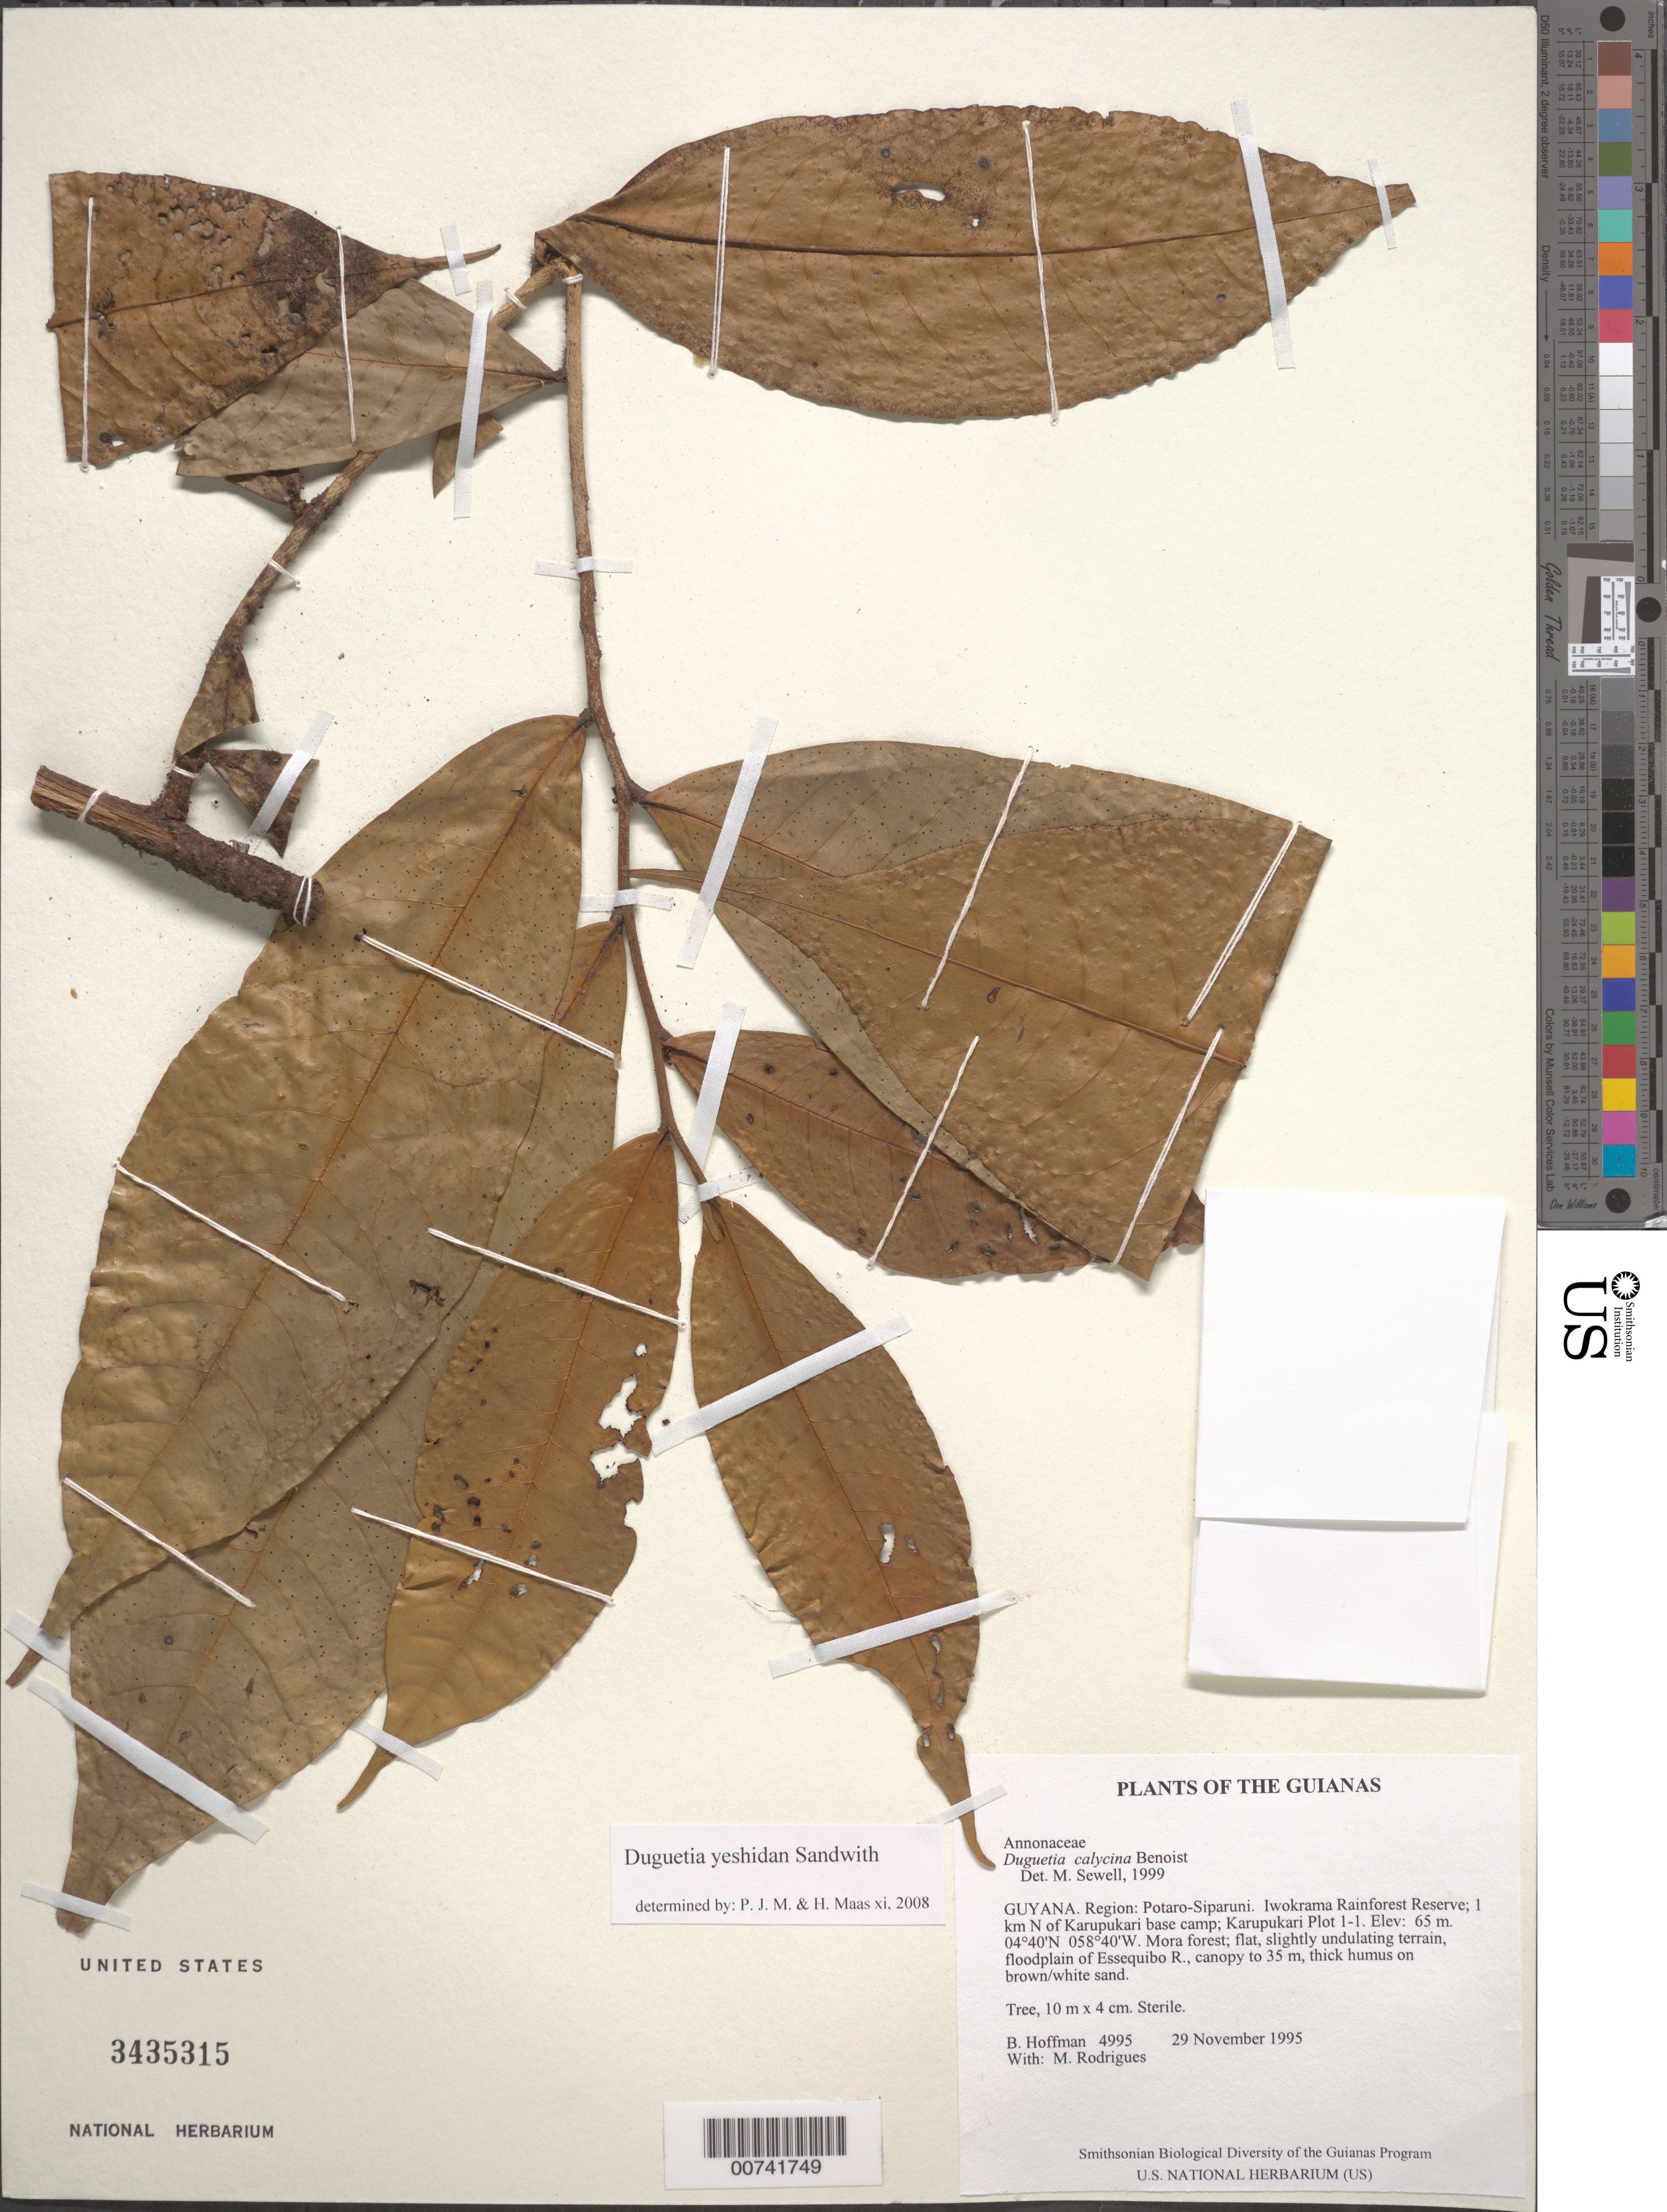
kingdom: Plantae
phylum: Tracheophyta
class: Magnoliopsida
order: Magnoliales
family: Annonaceae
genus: Duguetia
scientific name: Duguetia yeshidan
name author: Sandwith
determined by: Maas, Paul J.; Maas, H.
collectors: B. Hoffman & M. T. Rodrigues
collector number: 4995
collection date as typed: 29 November 1995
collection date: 1995-11-29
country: Guyana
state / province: Potaro-Siparuni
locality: Iwokrama Rainforest Reserve; 1 km N of Karupukari base camp; Karupukari Plot 1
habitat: Mora forest; flat, slightly undulating terrain, floodplain of Essequibo R., canopy to 35 m, thick humus on brown/white sand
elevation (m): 65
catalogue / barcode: US 3435315